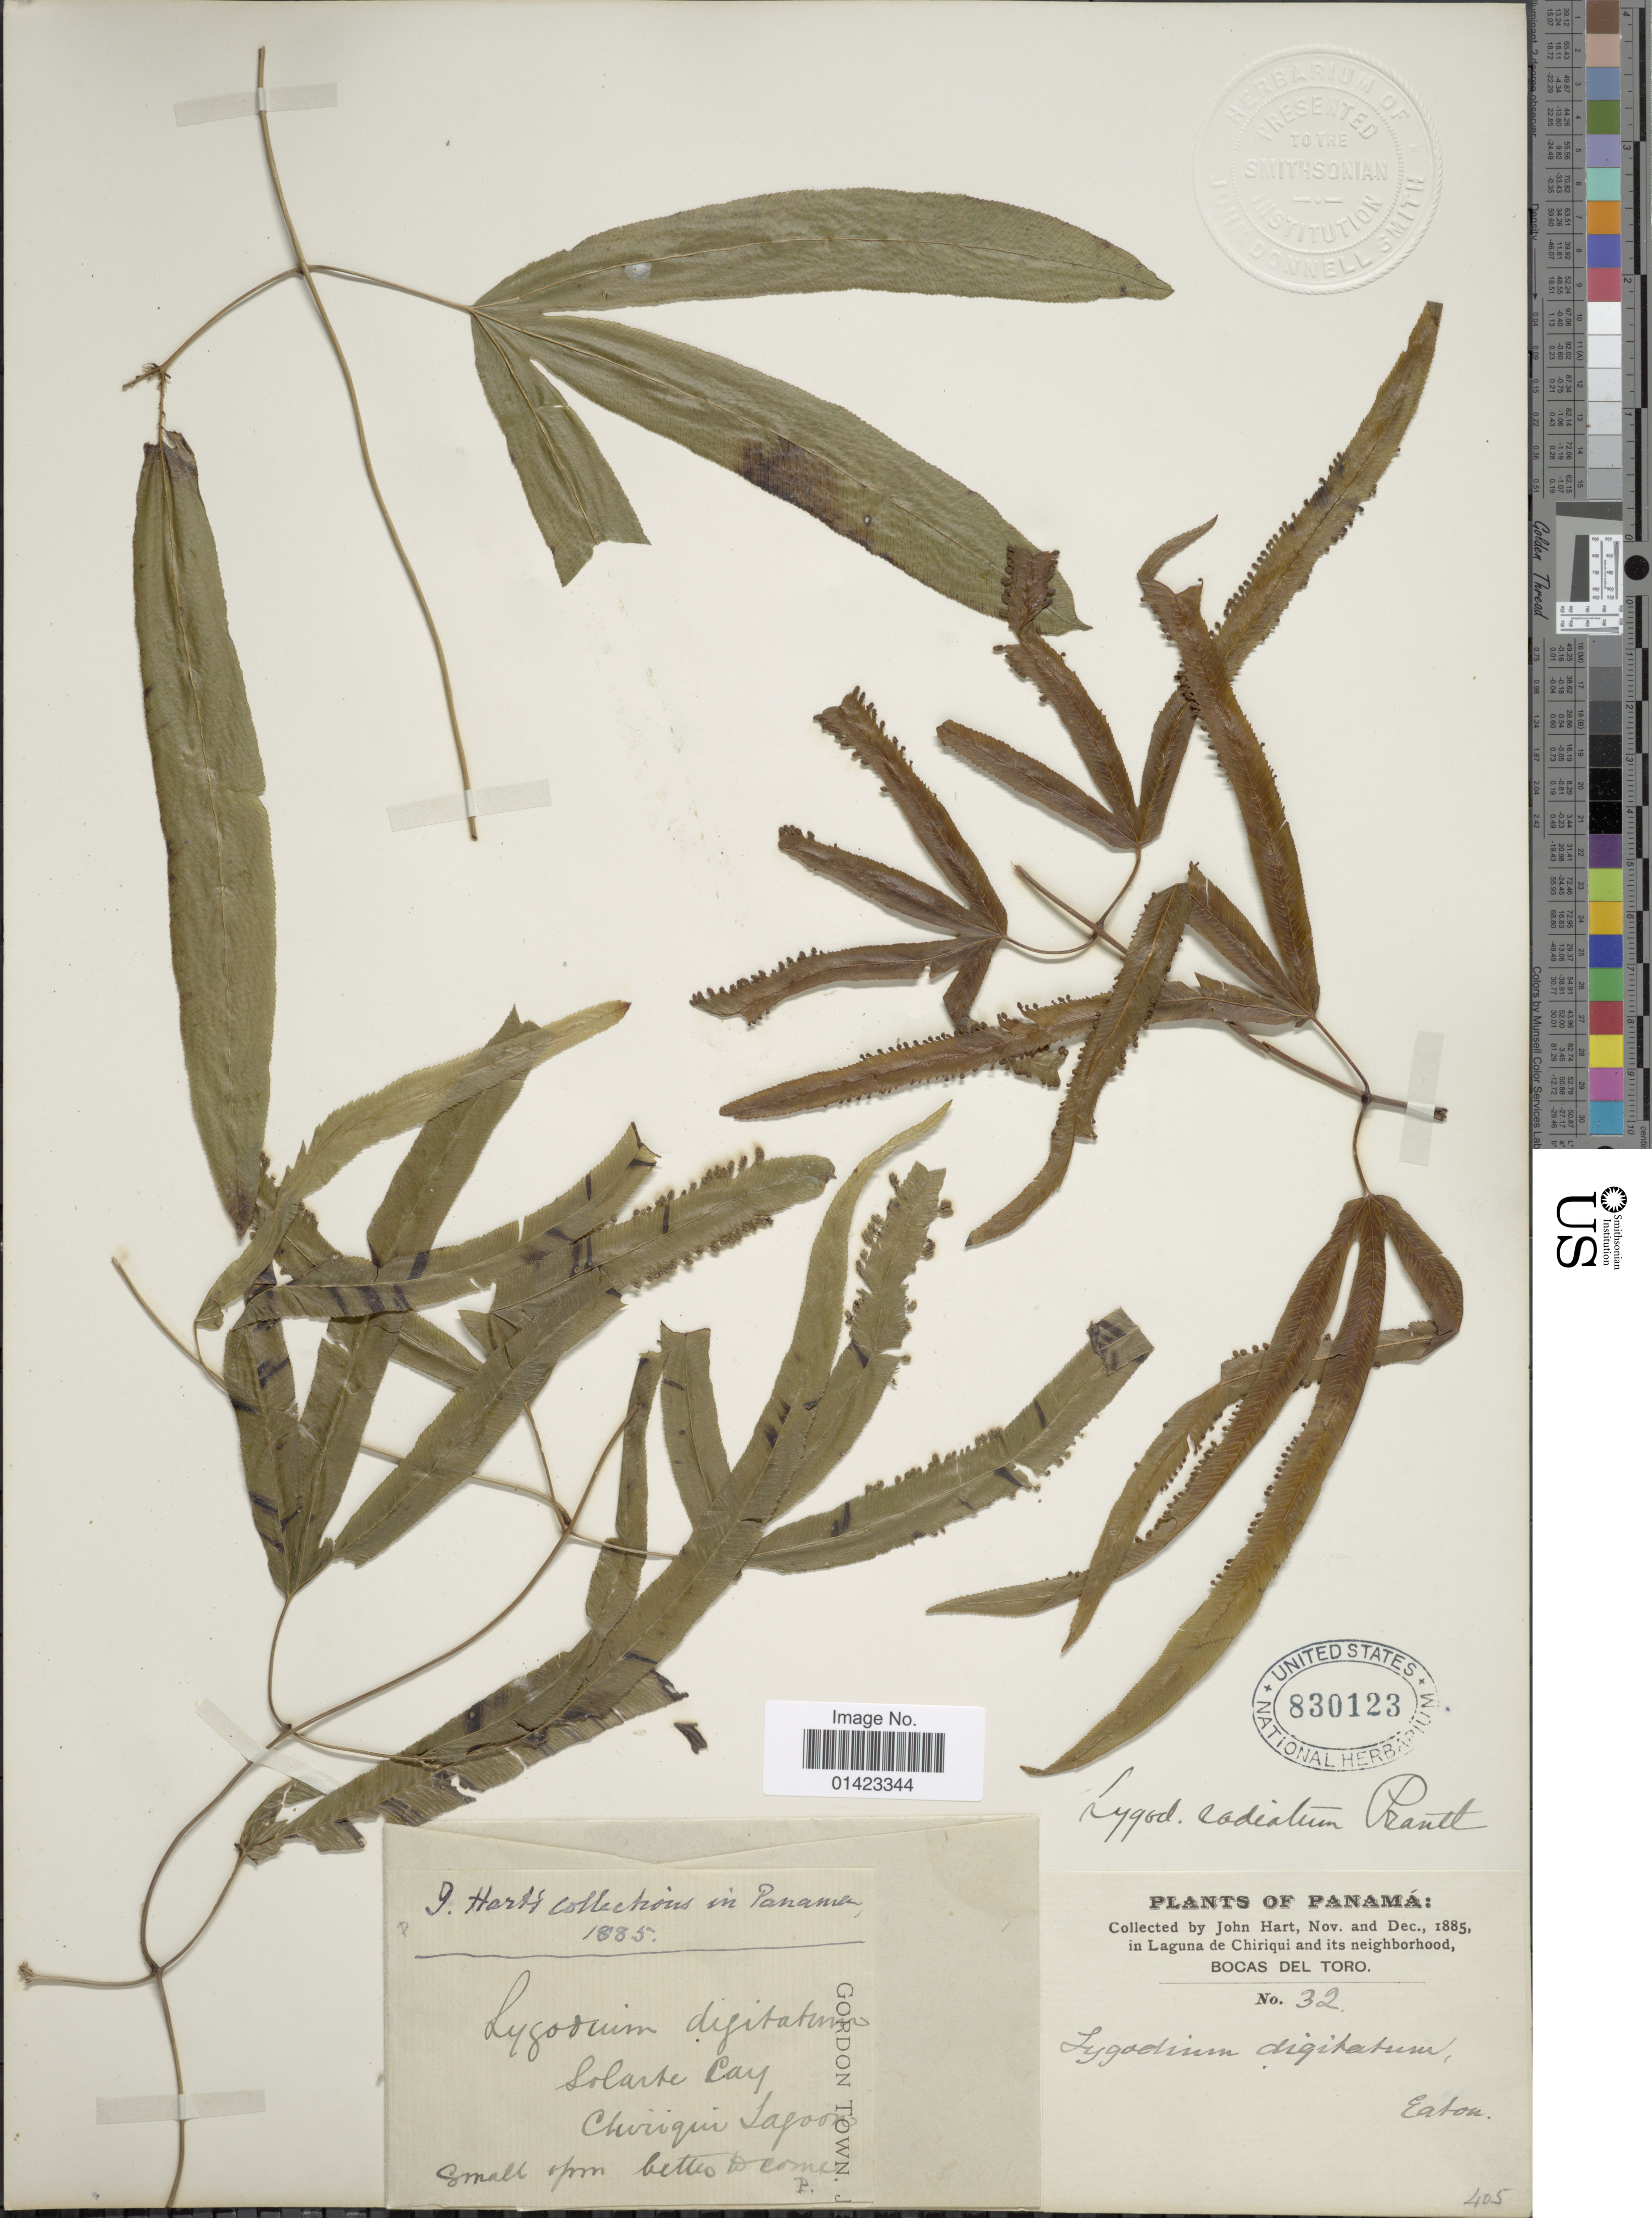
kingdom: Plantae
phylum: Tracheophyta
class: Polypodiopsida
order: Schizaeales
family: Lygodiaceae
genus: Lygodium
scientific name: Lygodium radiatum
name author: Prantl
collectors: J. Hart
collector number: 32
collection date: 1885-11/1885-12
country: Panama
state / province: Bocas del Toro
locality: InLaguna de Chiriqui and its neighbourhood, Bocas del Toro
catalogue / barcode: US 830123